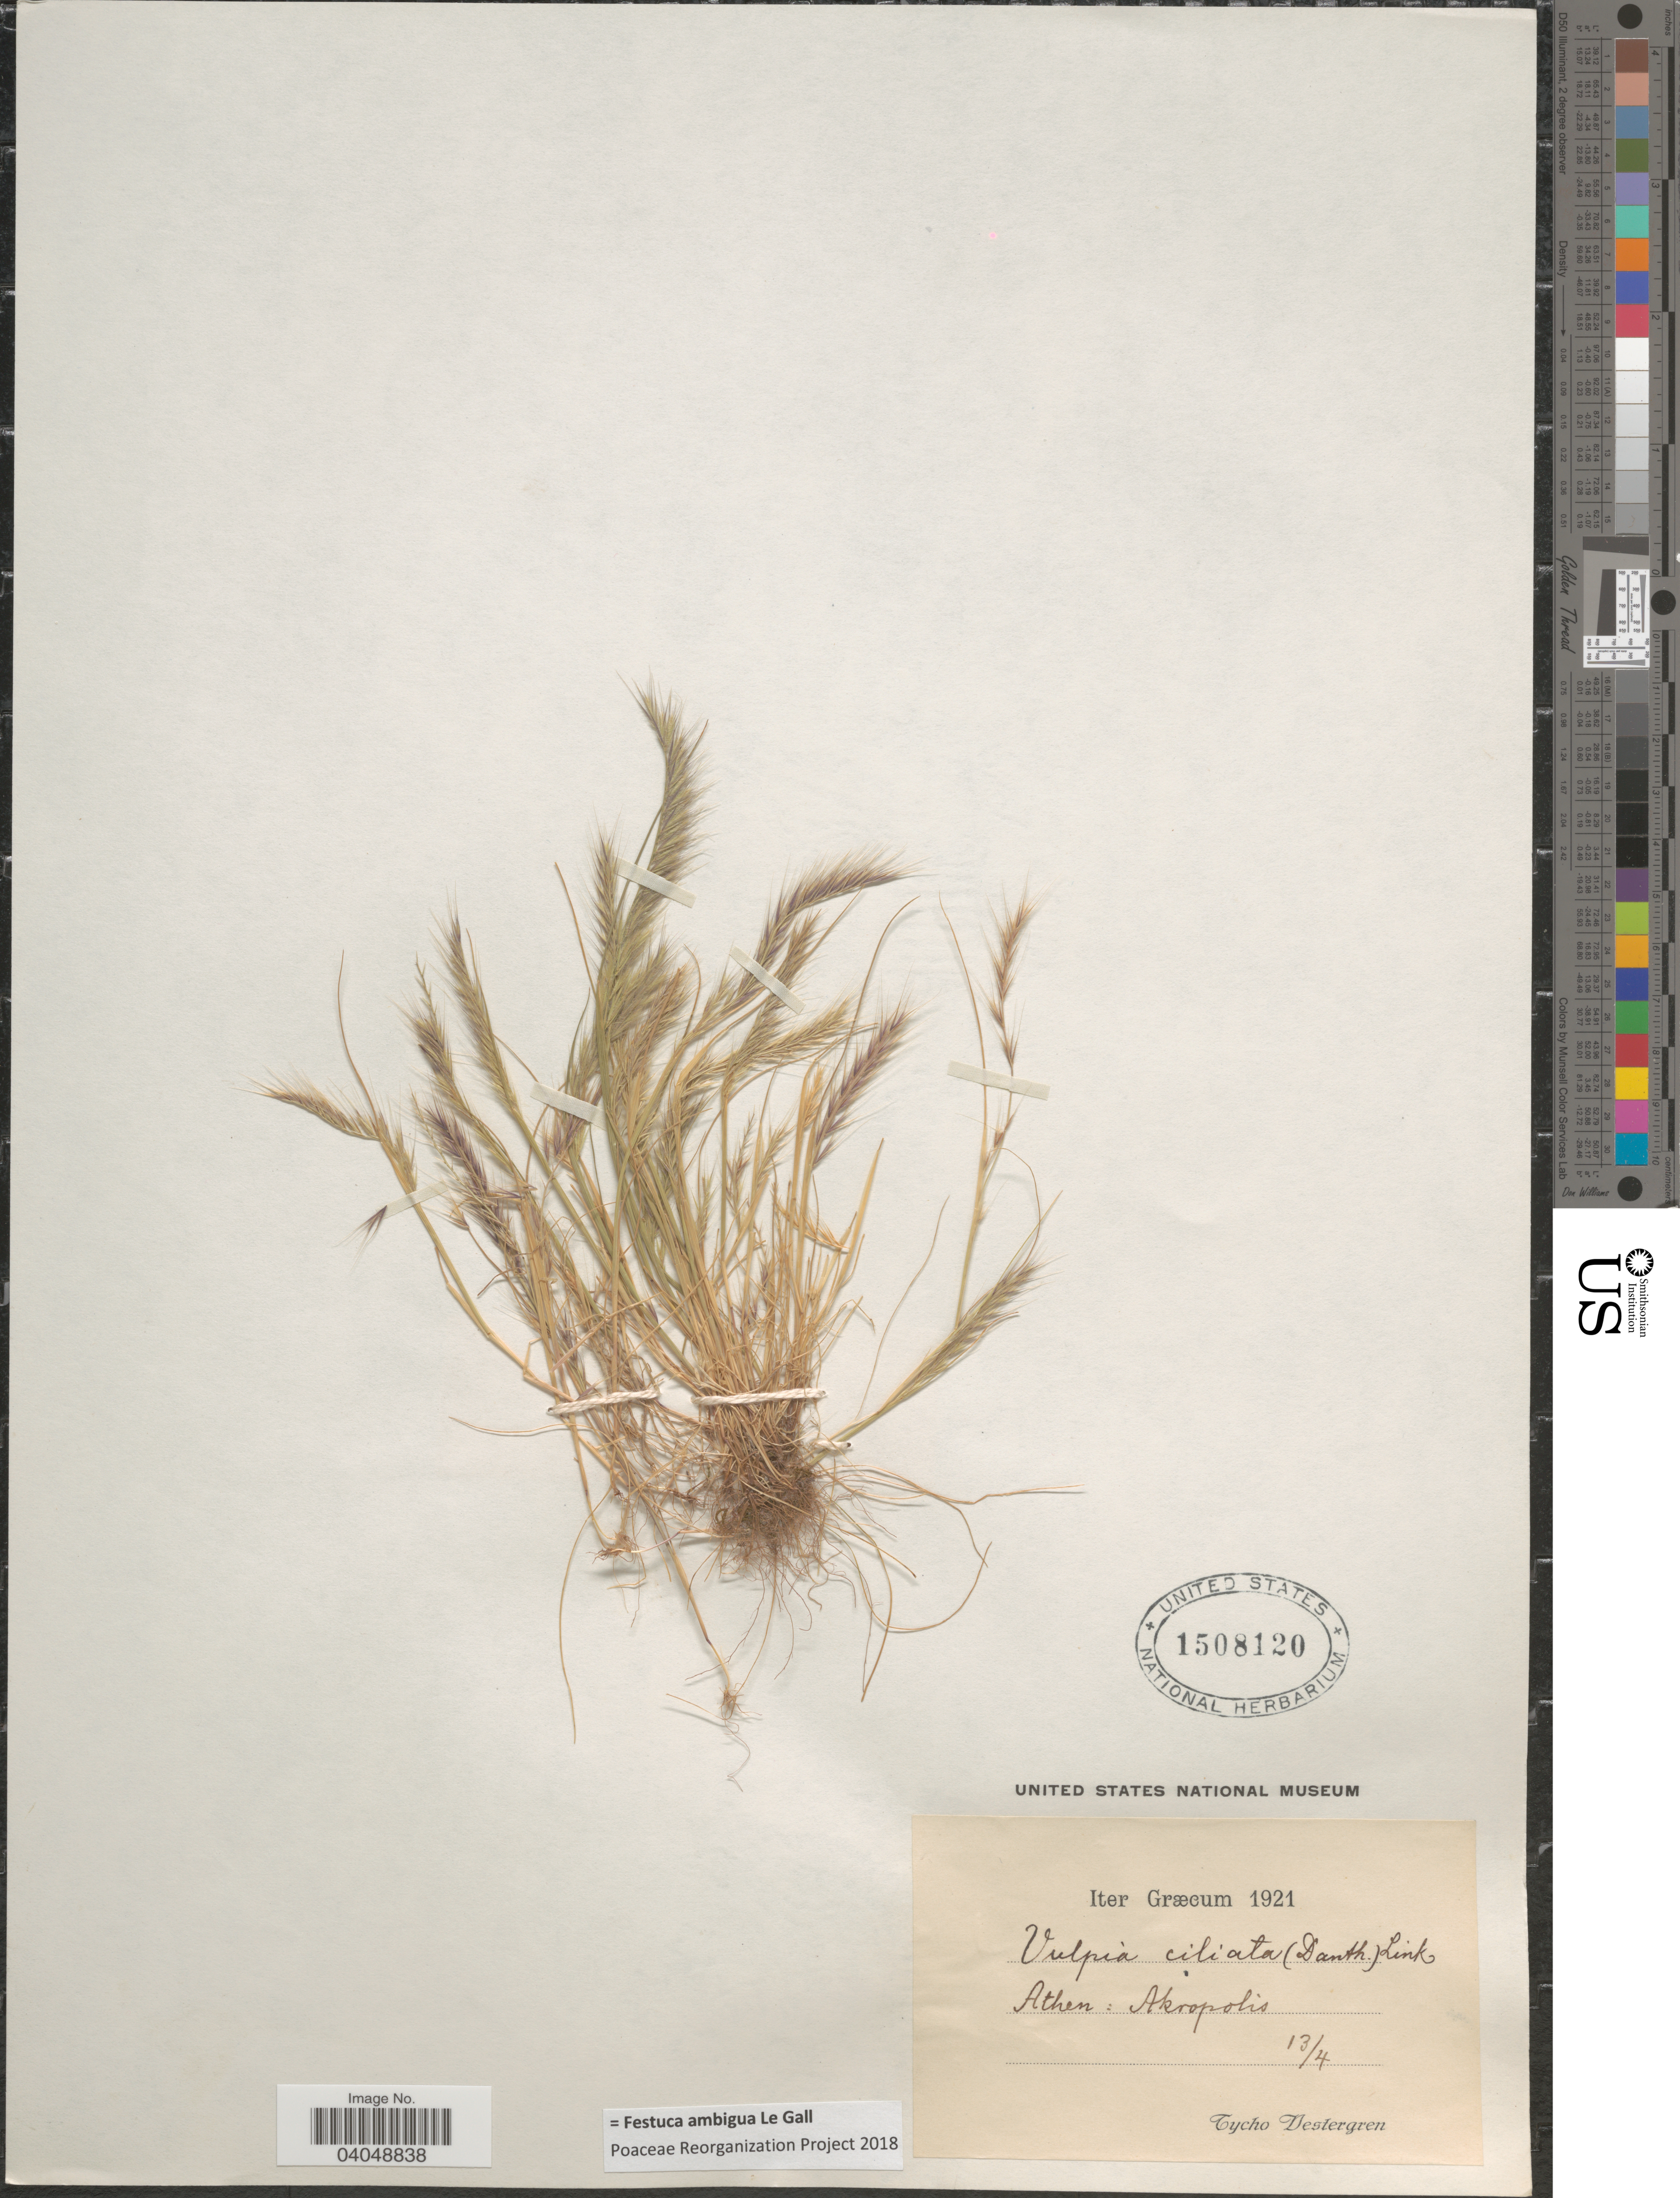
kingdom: Plantae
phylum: Tracheophyta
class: Liliopsida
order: Poales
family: Poaceae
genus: Festuca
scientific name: Festuca ambigua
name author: Le Gall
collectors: T. Destergren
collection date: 1921-04-13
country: Greece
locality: Iter Græcum. Athen : Akropolis.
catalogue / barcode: US 1508120